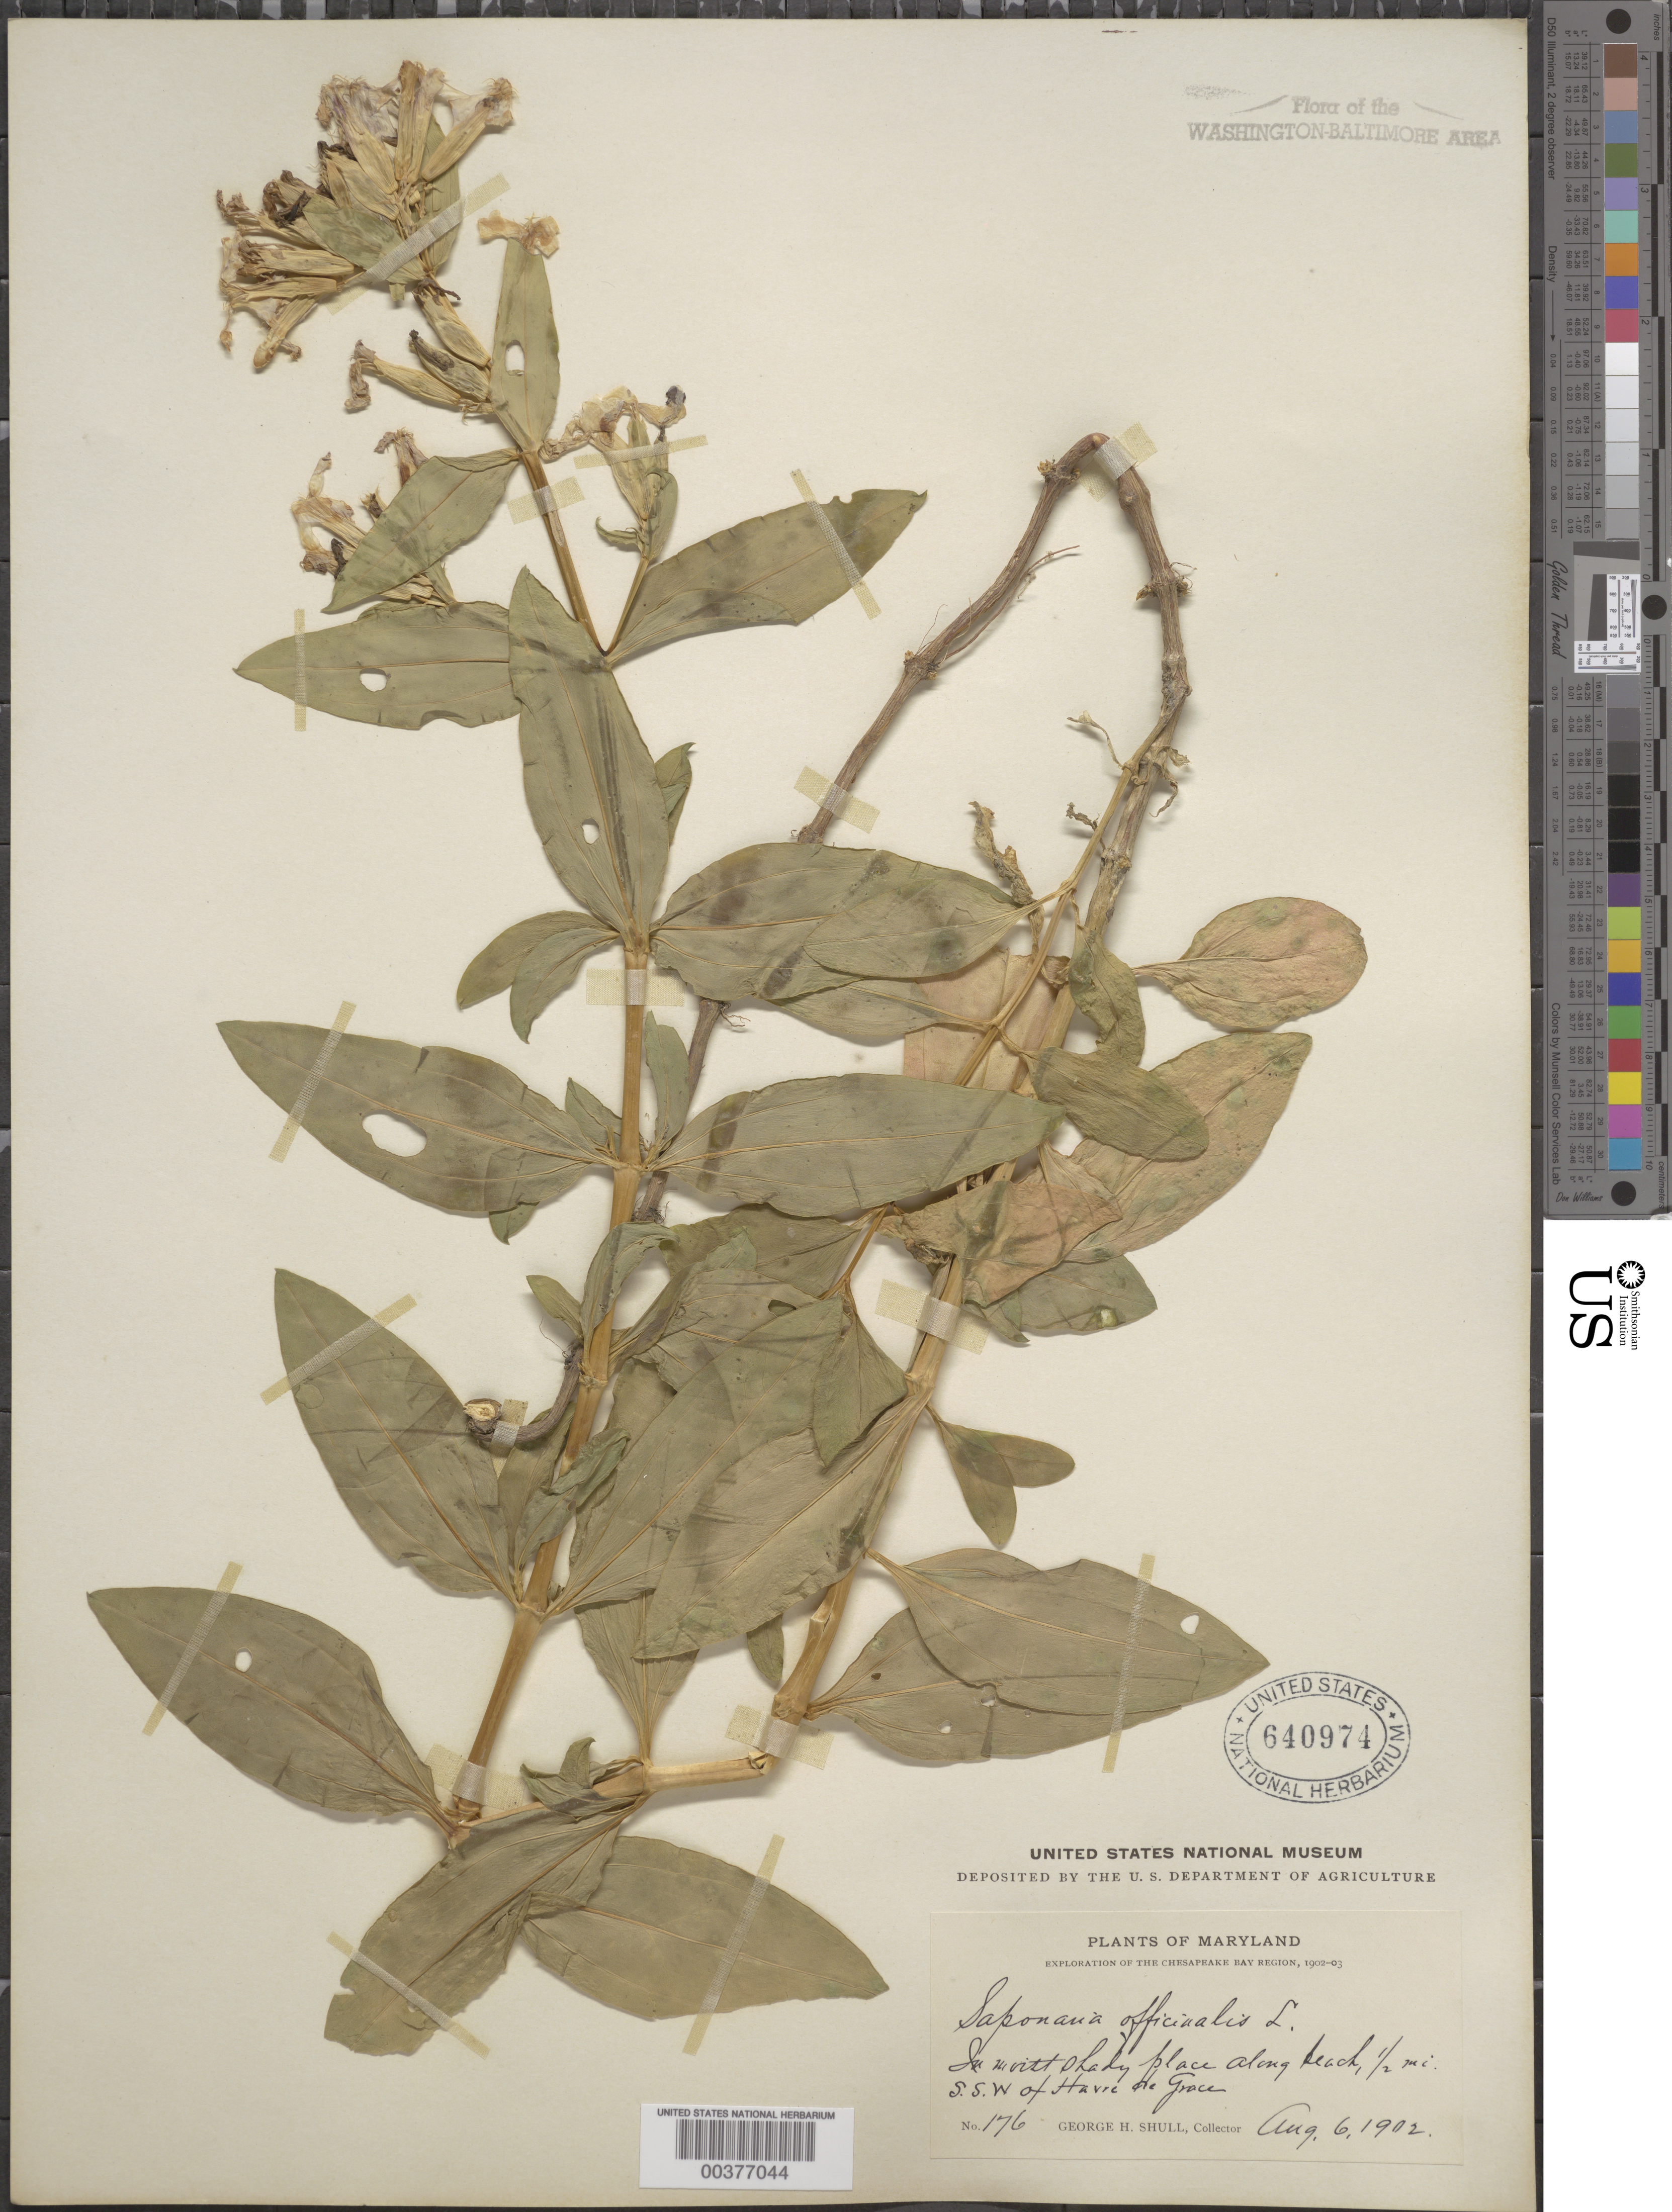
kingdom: Plantae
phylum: Tracheophyta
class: Magnoliopsida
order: Caryophyllales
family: Caryophyllaceae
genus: Saponaria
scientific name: Saponaria officinalis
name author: L.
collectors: G. H. Shull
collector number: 176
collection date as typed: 06 Aug 1902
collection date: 1902-08-06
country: United States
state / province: Maryland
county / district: Harford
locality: South-southwest of Havre De Grace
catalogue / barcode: US 640974